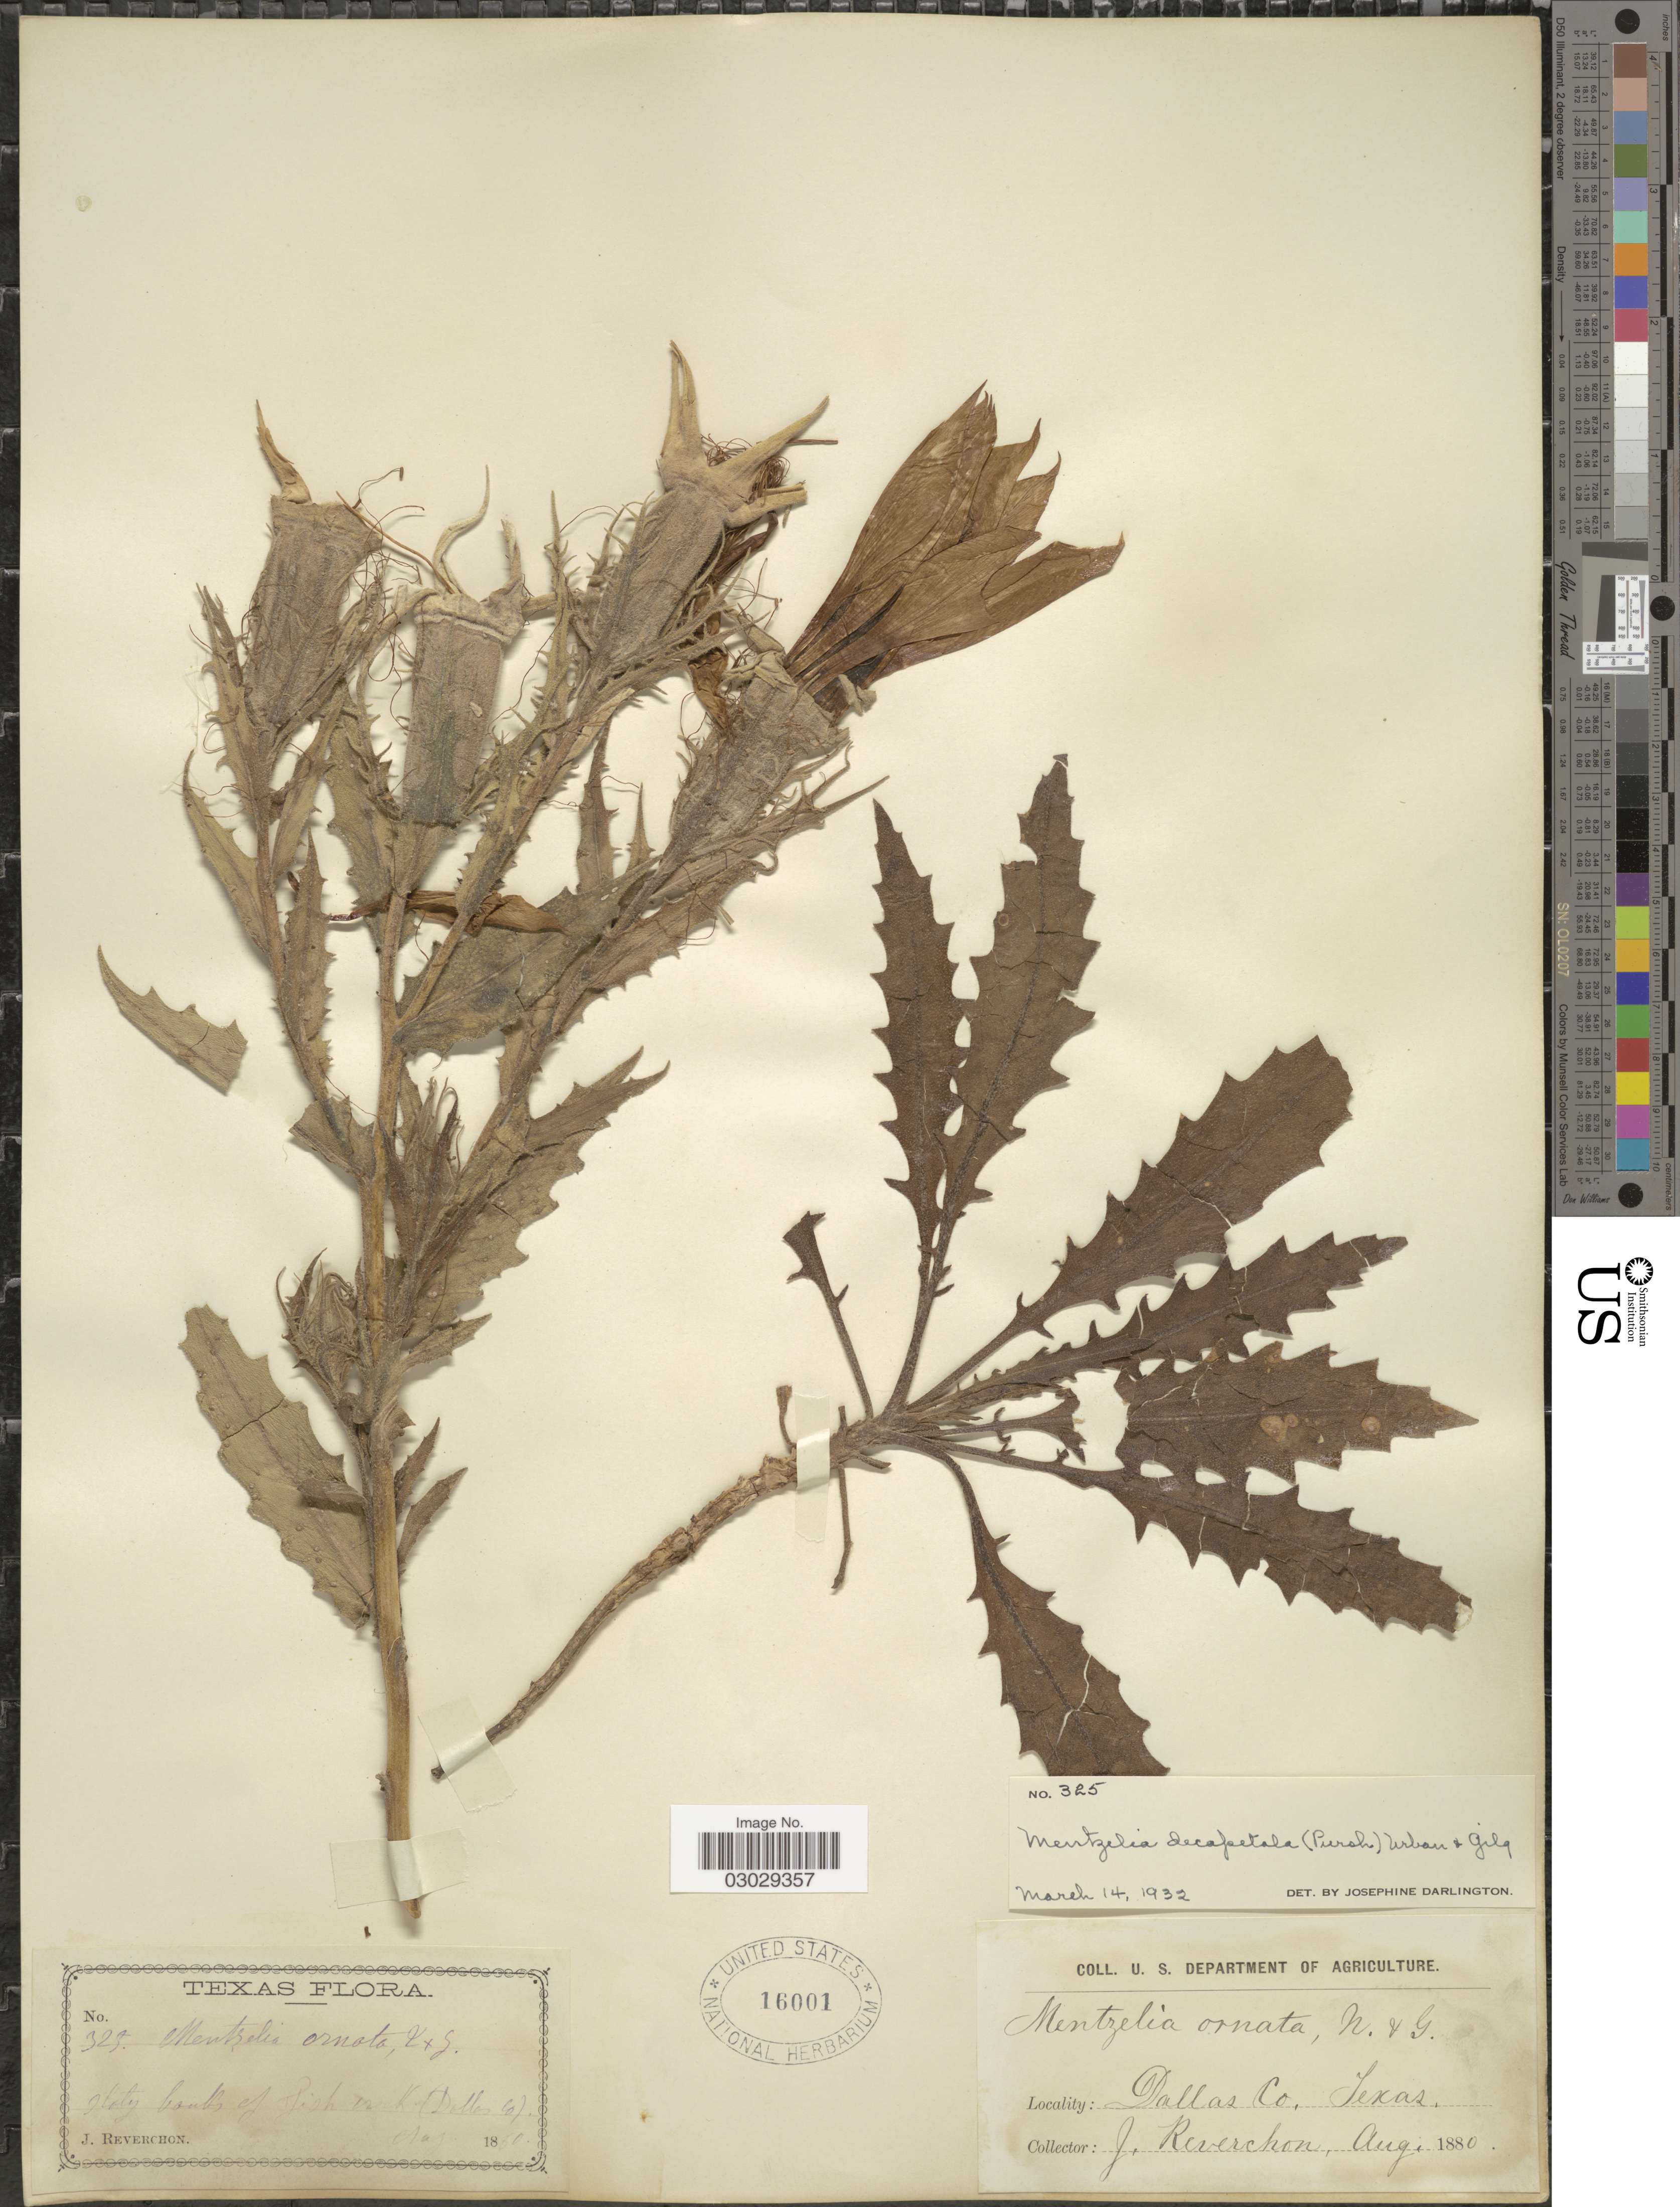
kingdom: Plantae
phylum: Tracheophyta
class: Magnoliopsida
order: Cornales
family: Loasaceae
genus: Mentzelia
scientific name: Mentzelia decapetala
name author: (Sims) Urb.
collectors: J. Reverchon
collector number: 325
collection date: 1880-08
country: United States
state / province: Texas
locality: Slaty banks of Fish Creek (Dallas Co.).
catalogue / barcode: US 16001